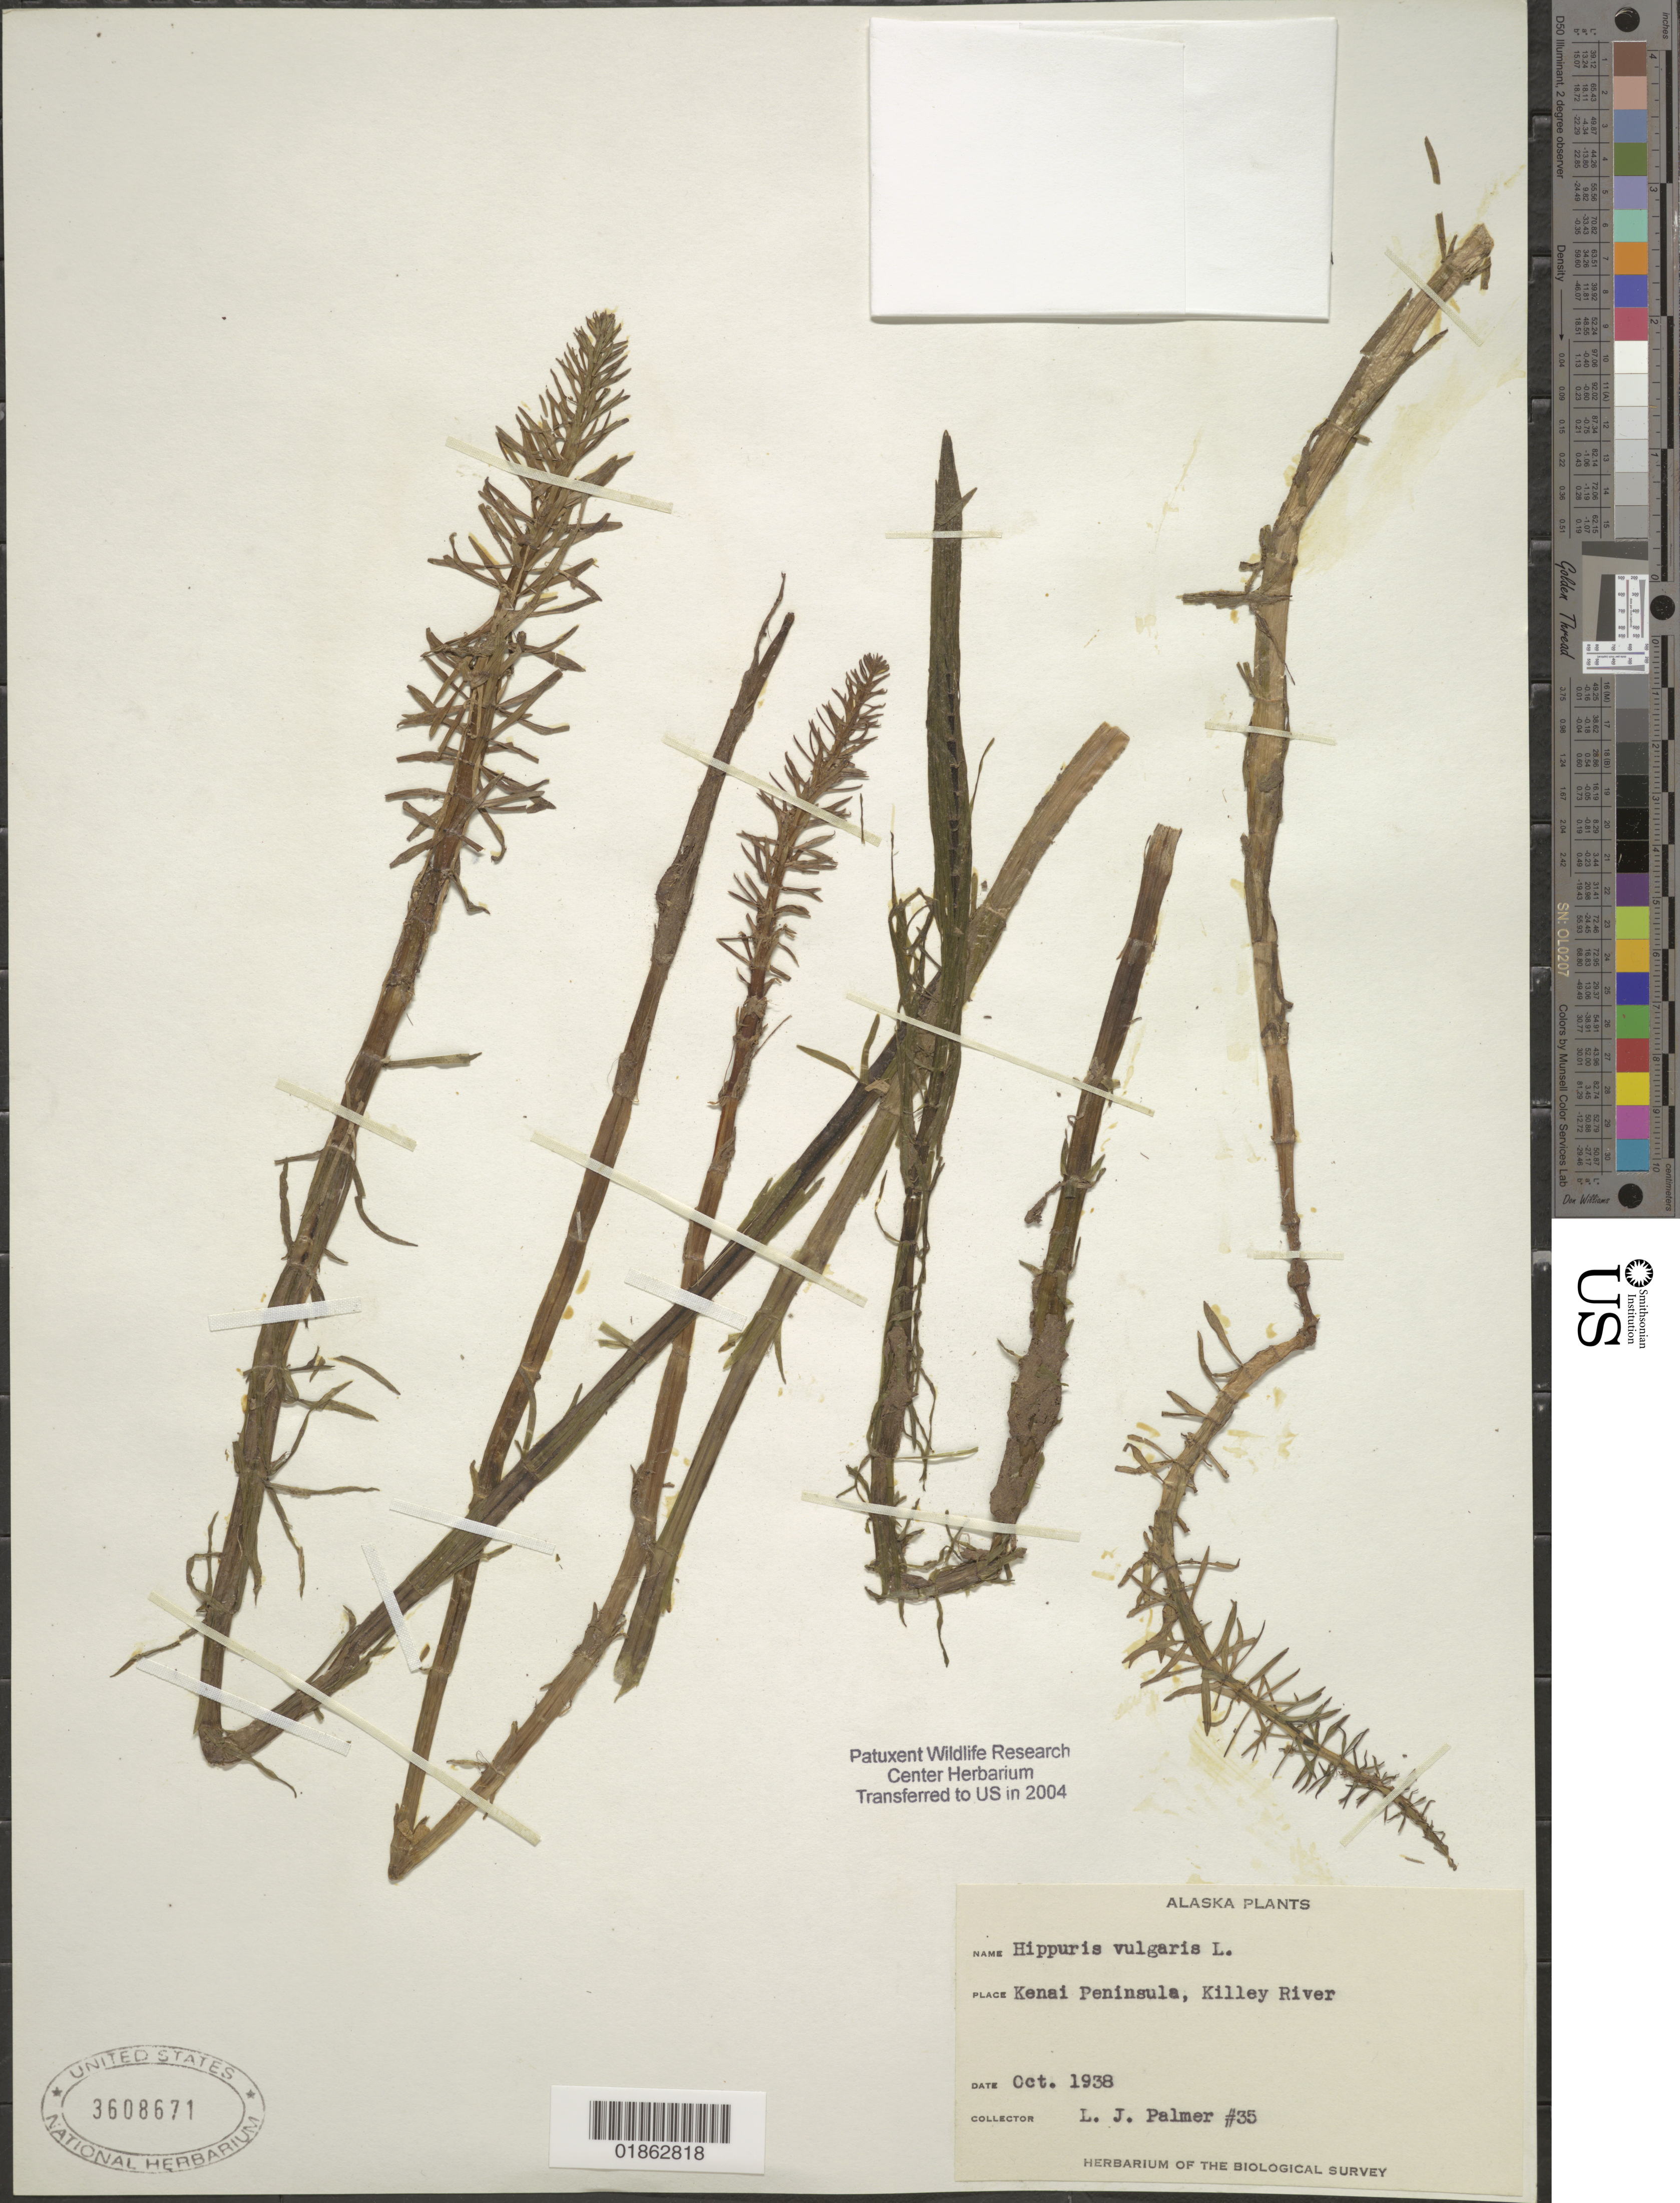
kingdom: Plantae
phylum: Tracheophyta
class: Magnoliopsida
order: Lamiales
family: Plantaginaceae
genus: Hippuris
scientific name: Hippuris vulgaris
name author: L.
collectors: L. J. Palmer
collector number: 35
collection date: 1938-10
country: United States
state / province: Alaska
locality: Kenai Peninsula, Killey River.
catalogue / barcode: US 3608671